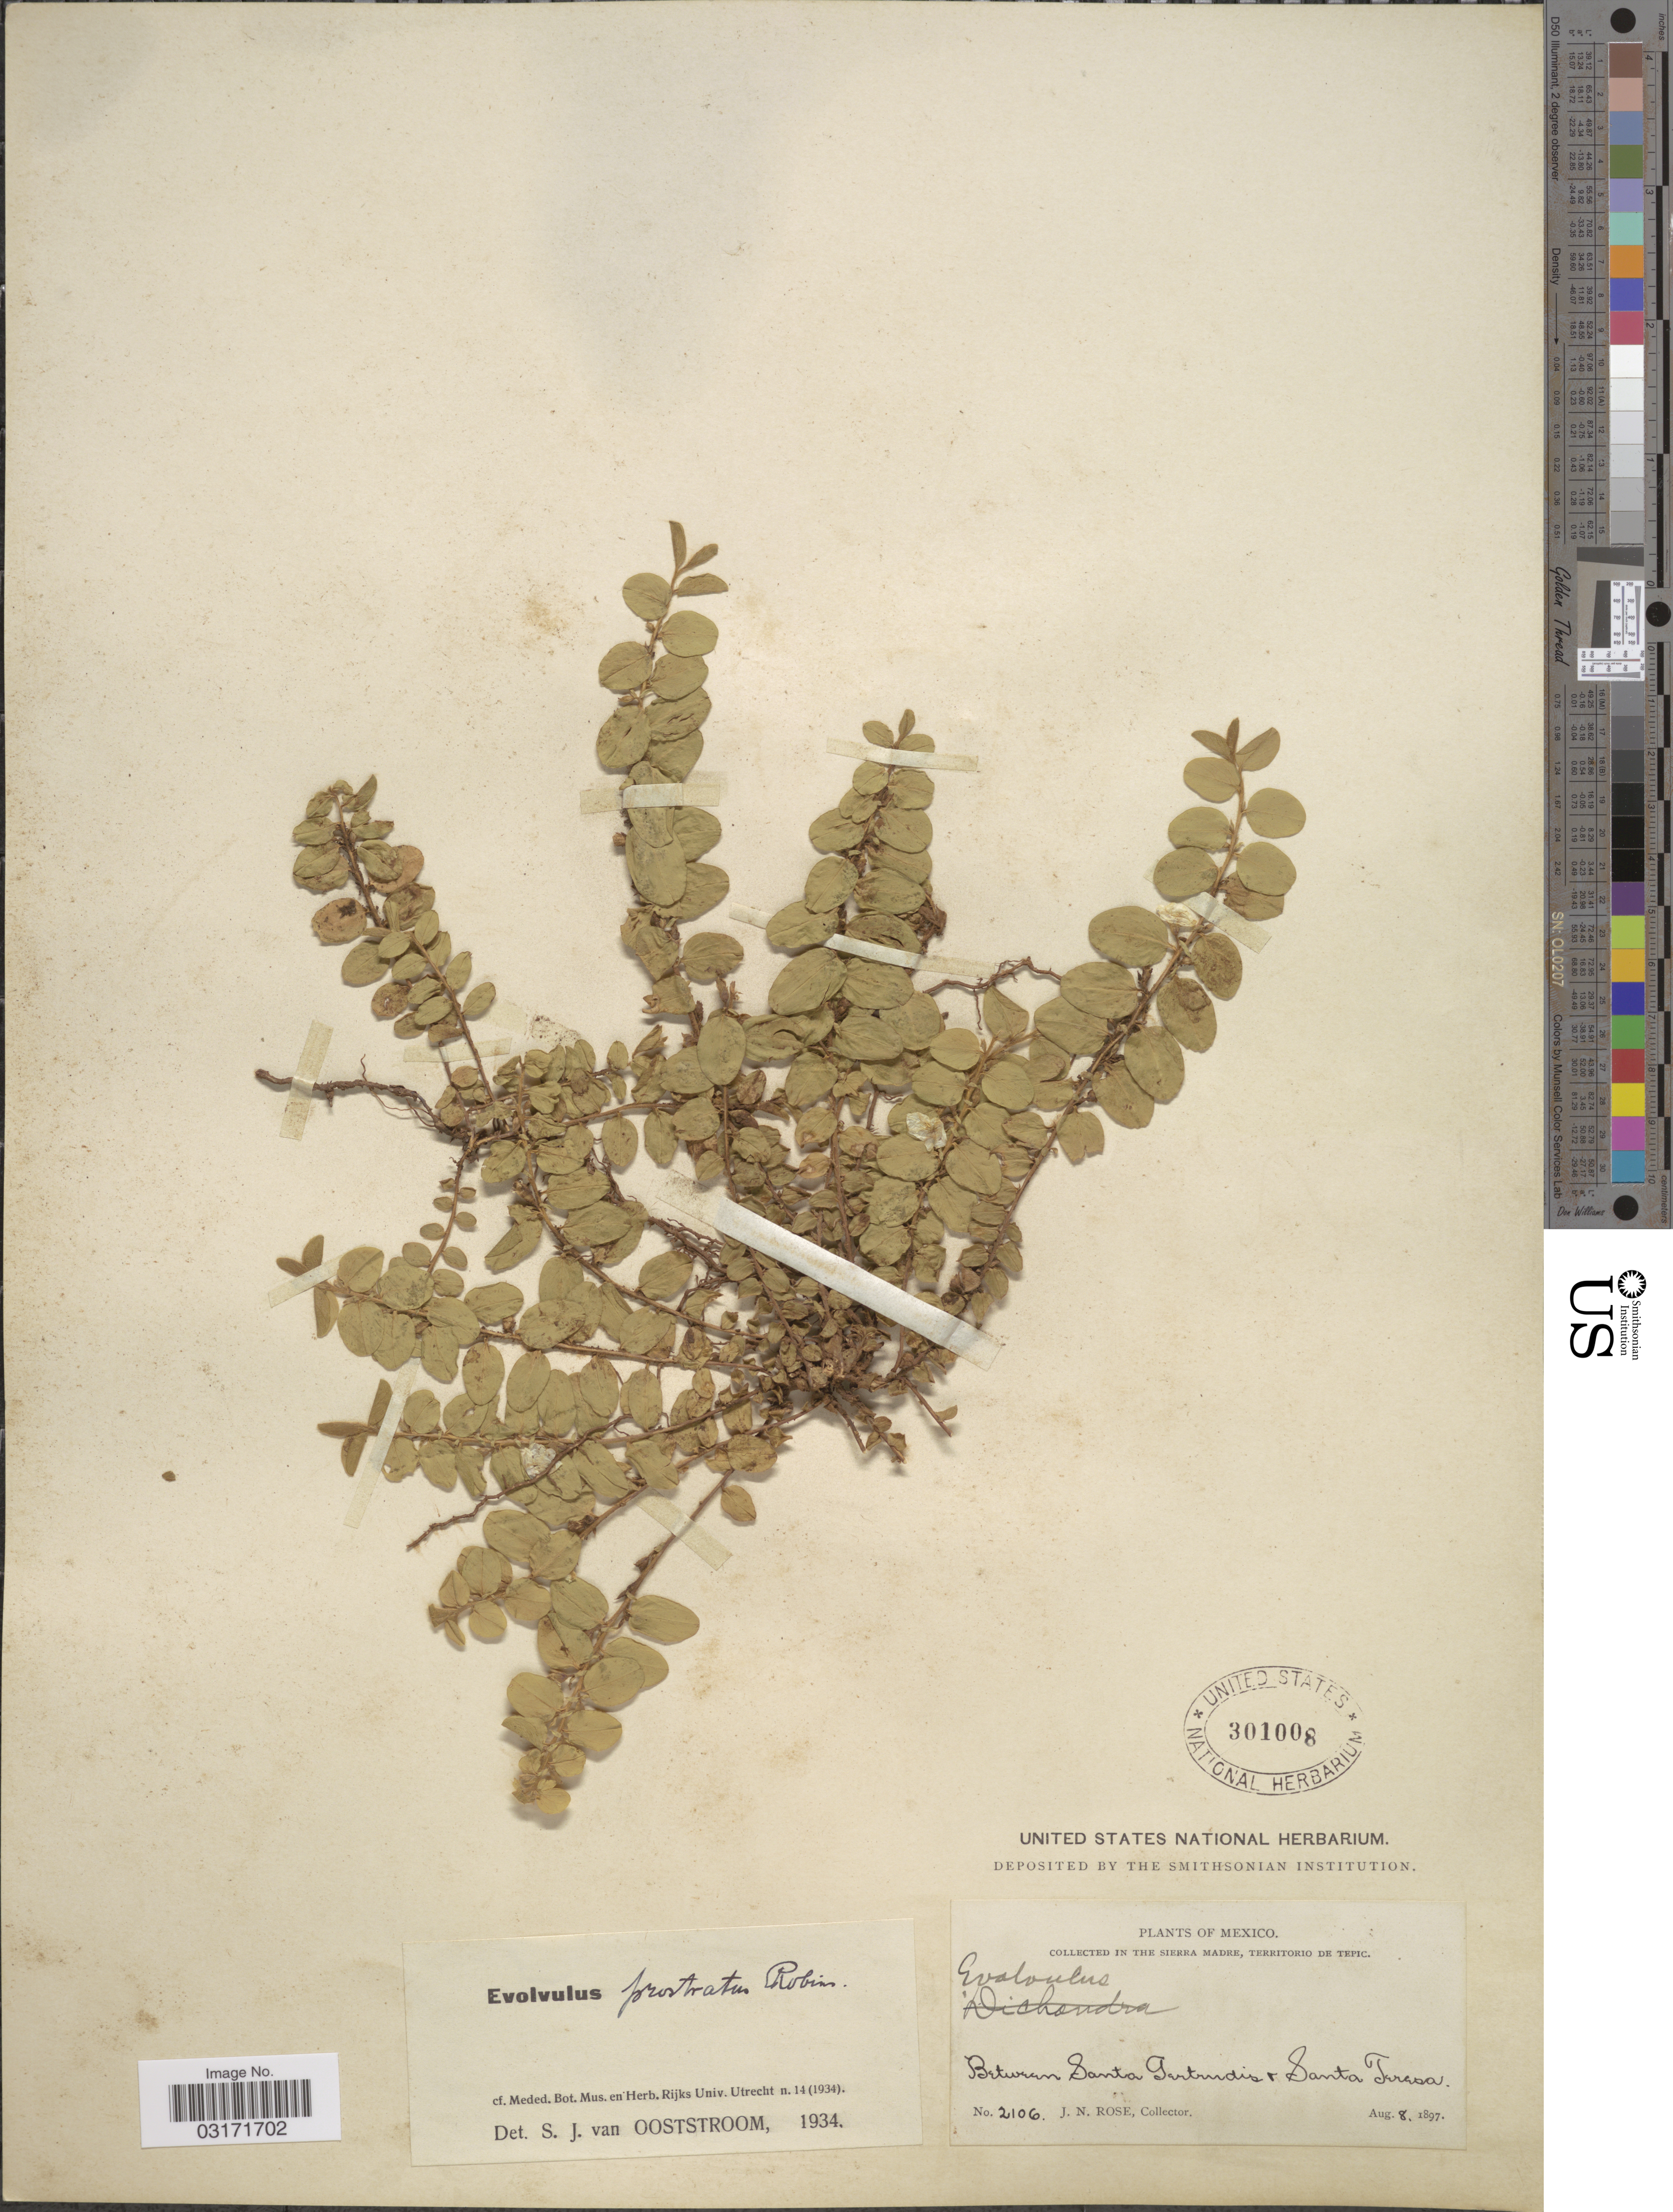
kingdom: Plantae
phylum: Tracheophyta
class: Magnoliopsida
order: Solanales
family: Convolvulaceae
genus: Evolvulus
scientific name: Evolvulus prostratus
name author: B.L. Rob.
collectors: J. N. Rose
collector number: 2106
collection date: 1897-08-08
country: Mexico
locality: In the Sierra Madre, Territorio de Tepic, Between Santa Gertrudis & Santa Teresa.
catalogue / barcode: US 301008